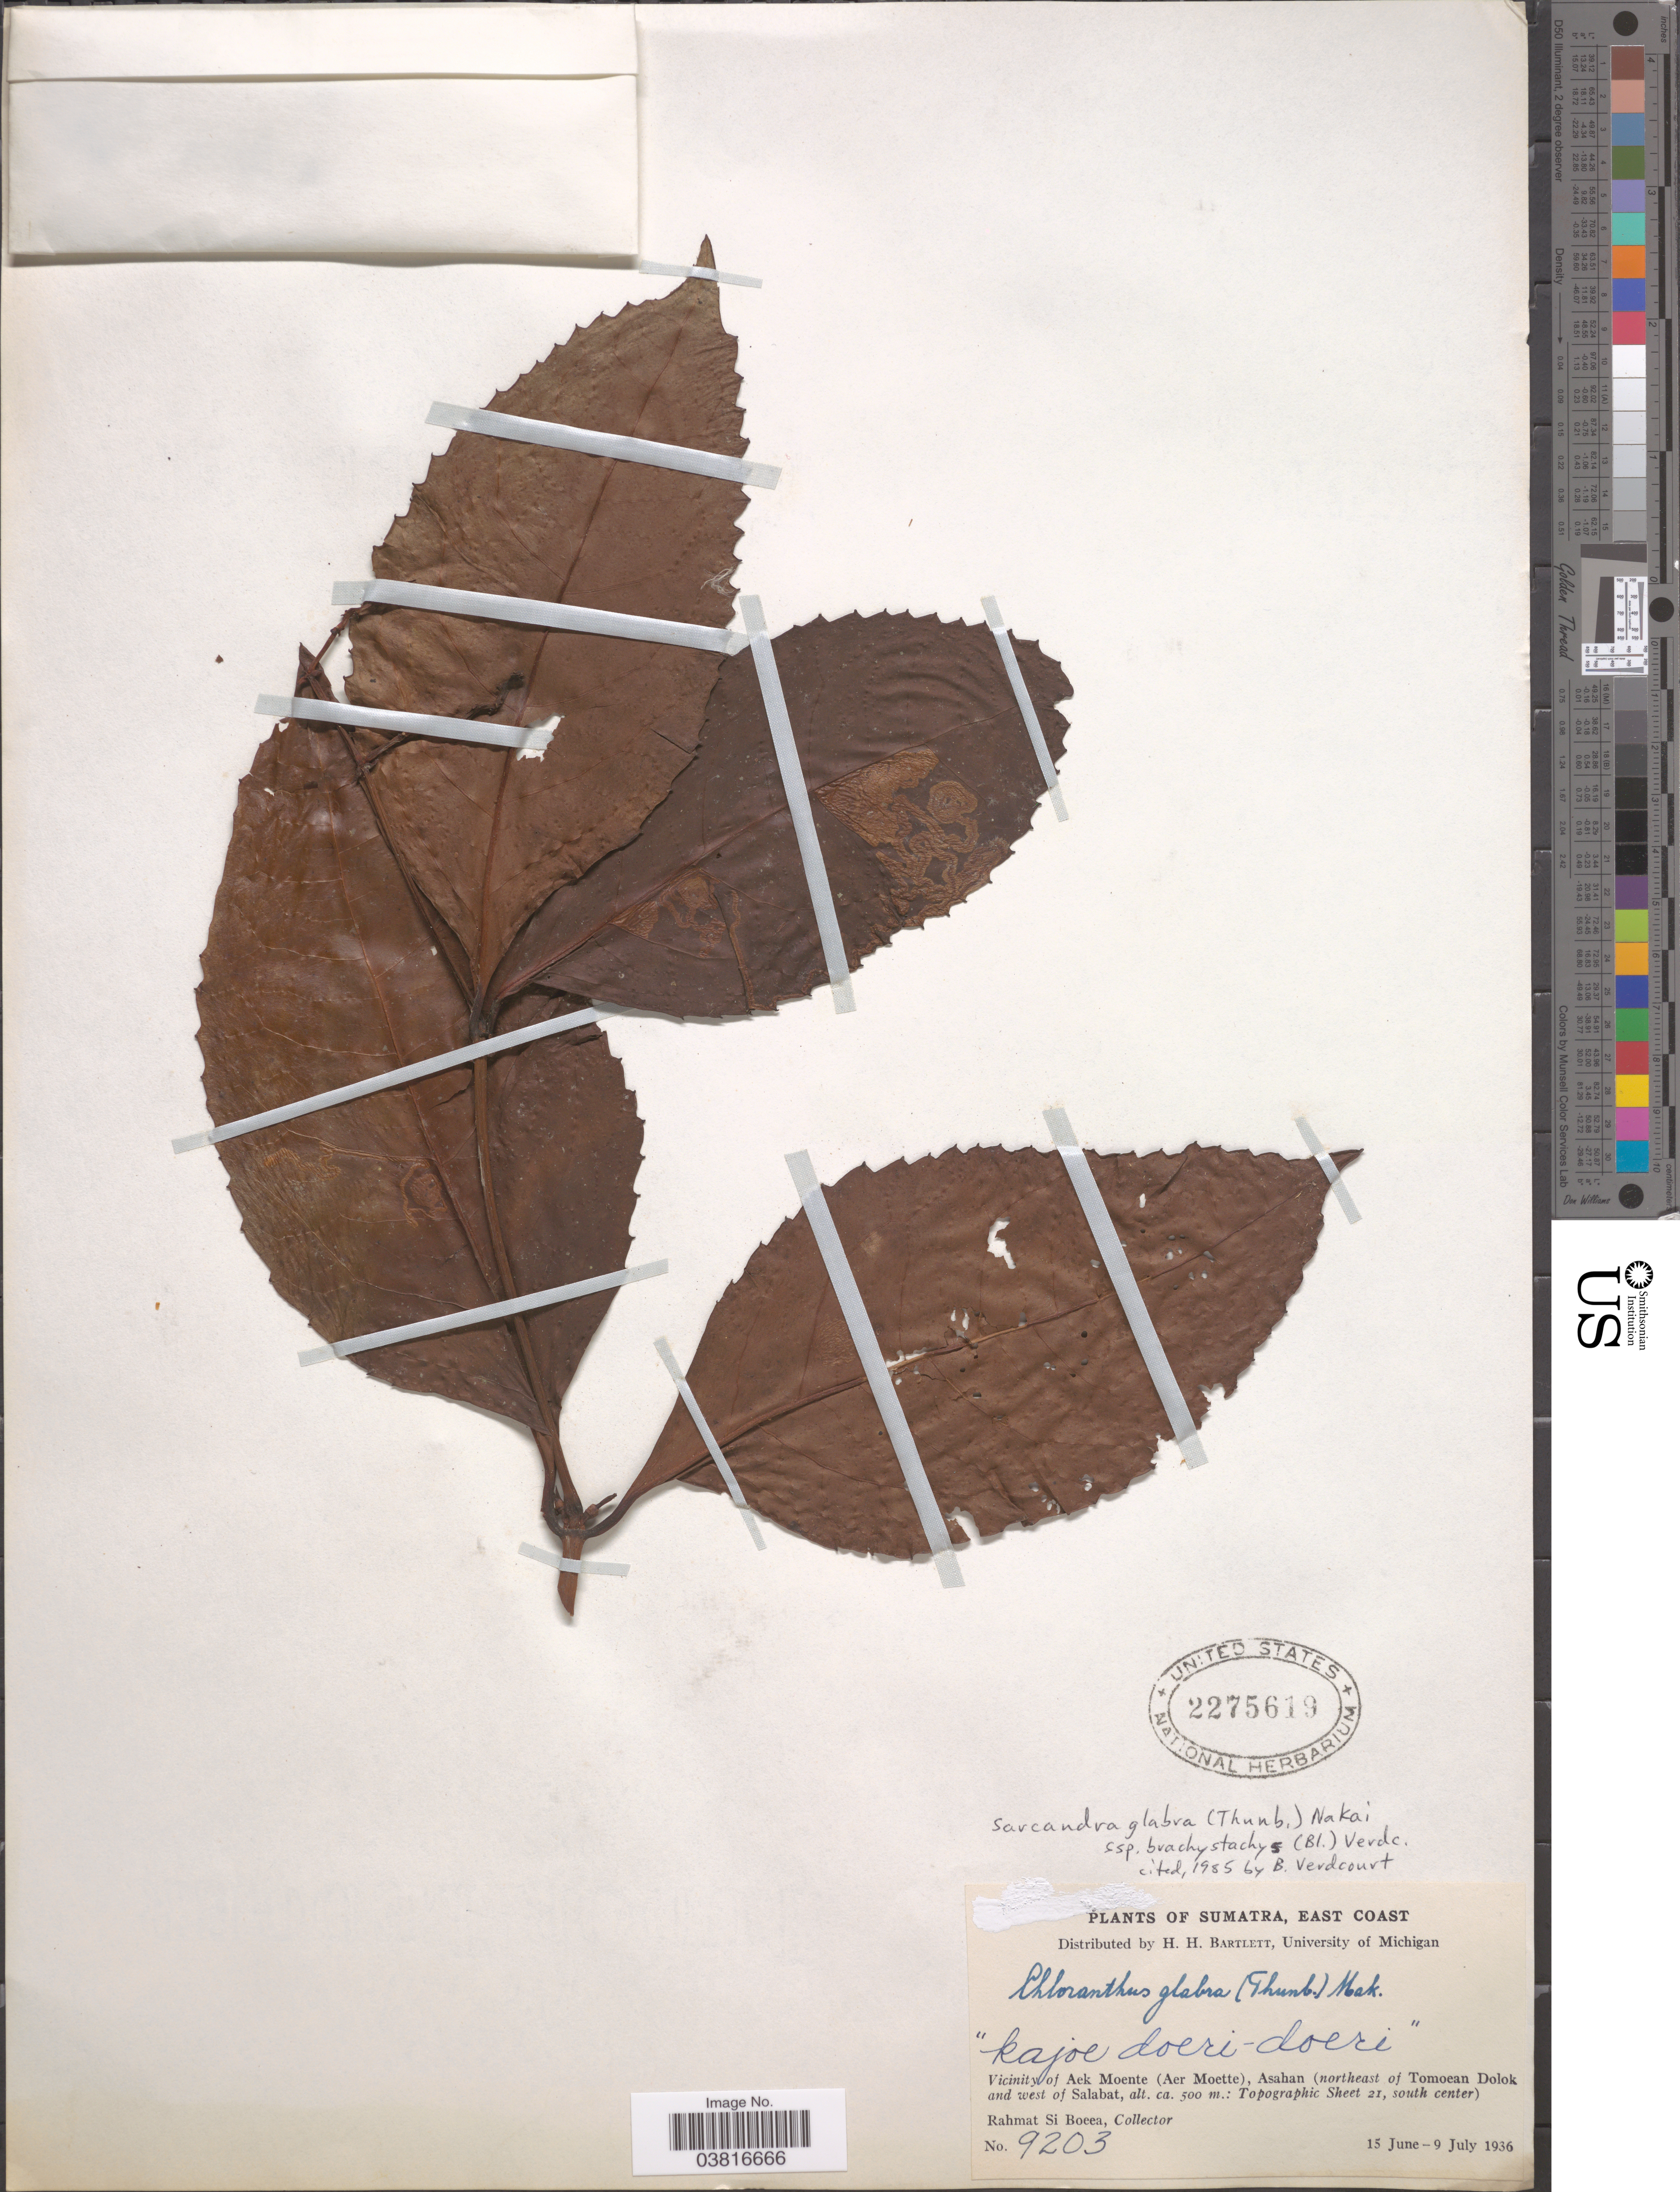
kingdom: Plantae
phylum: Tracheophyta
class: Magnoliopsida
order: Chloranthales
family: Chloranthaceae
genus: Sarcandra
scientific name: Sarcandra glabra subsp. brachystachys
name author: (Blume) Verdc.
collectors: Rahmat Si Boeea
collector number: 9203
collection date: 1936-06-15/1936-07-09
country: Indonesia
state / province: Sumatra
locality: East Coast. Vicinity of Aek Moente (Aer Moette), Asahan (northeast of Tomoean Dolok and west of Salabat, Topographic Sheet 21, south center).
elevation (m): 500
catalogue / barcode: US 2275619